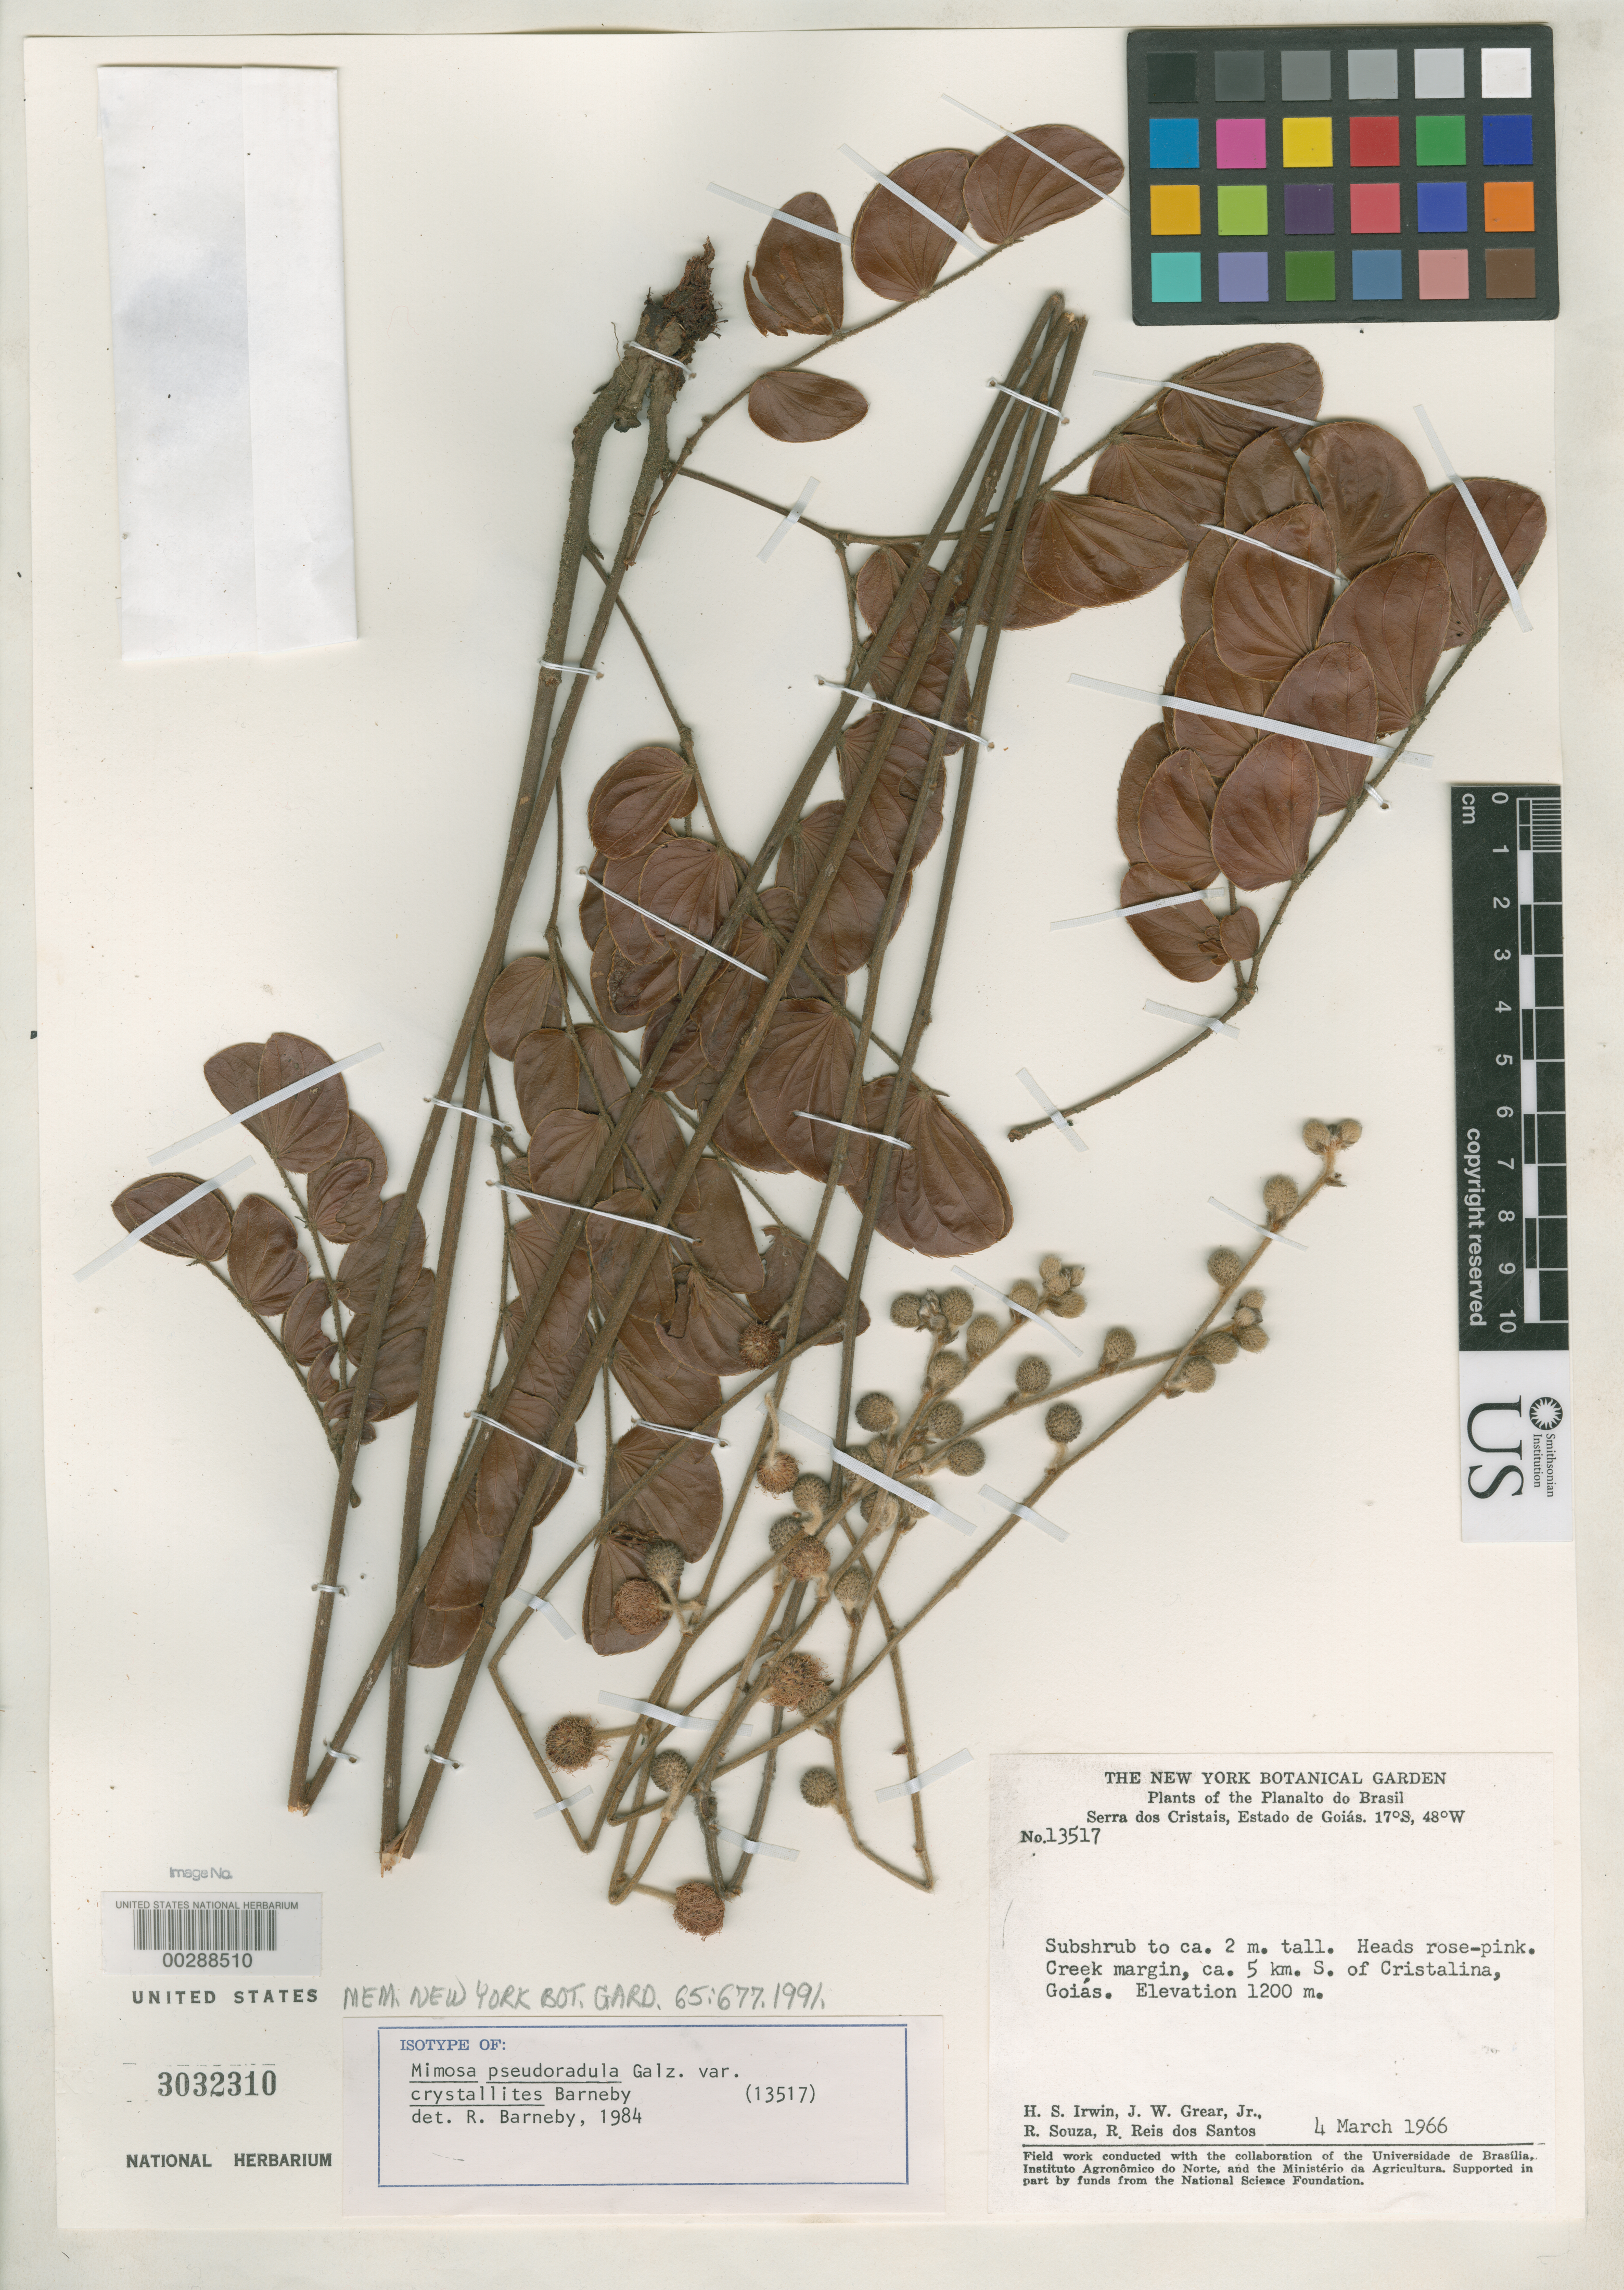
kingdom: Plantae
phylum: Tracheophyta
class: Magnoliopsida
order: Fabales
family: Fabaceae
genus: Mimosa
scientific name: Mimosa pseudoradula var. crystallites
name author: Barneby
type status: Isotype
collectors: H. Irwin, J. W. Grear, R. Souza & R. G. P. Santos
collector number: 13517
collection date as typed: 04 Mar 1966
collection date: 1966-03-04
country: Brazil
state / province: Goiás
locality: Serra dos Cristais, ca. 5 km S of Cristalina.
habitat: Creek margin.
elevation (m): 1200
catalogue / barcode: US 3032310